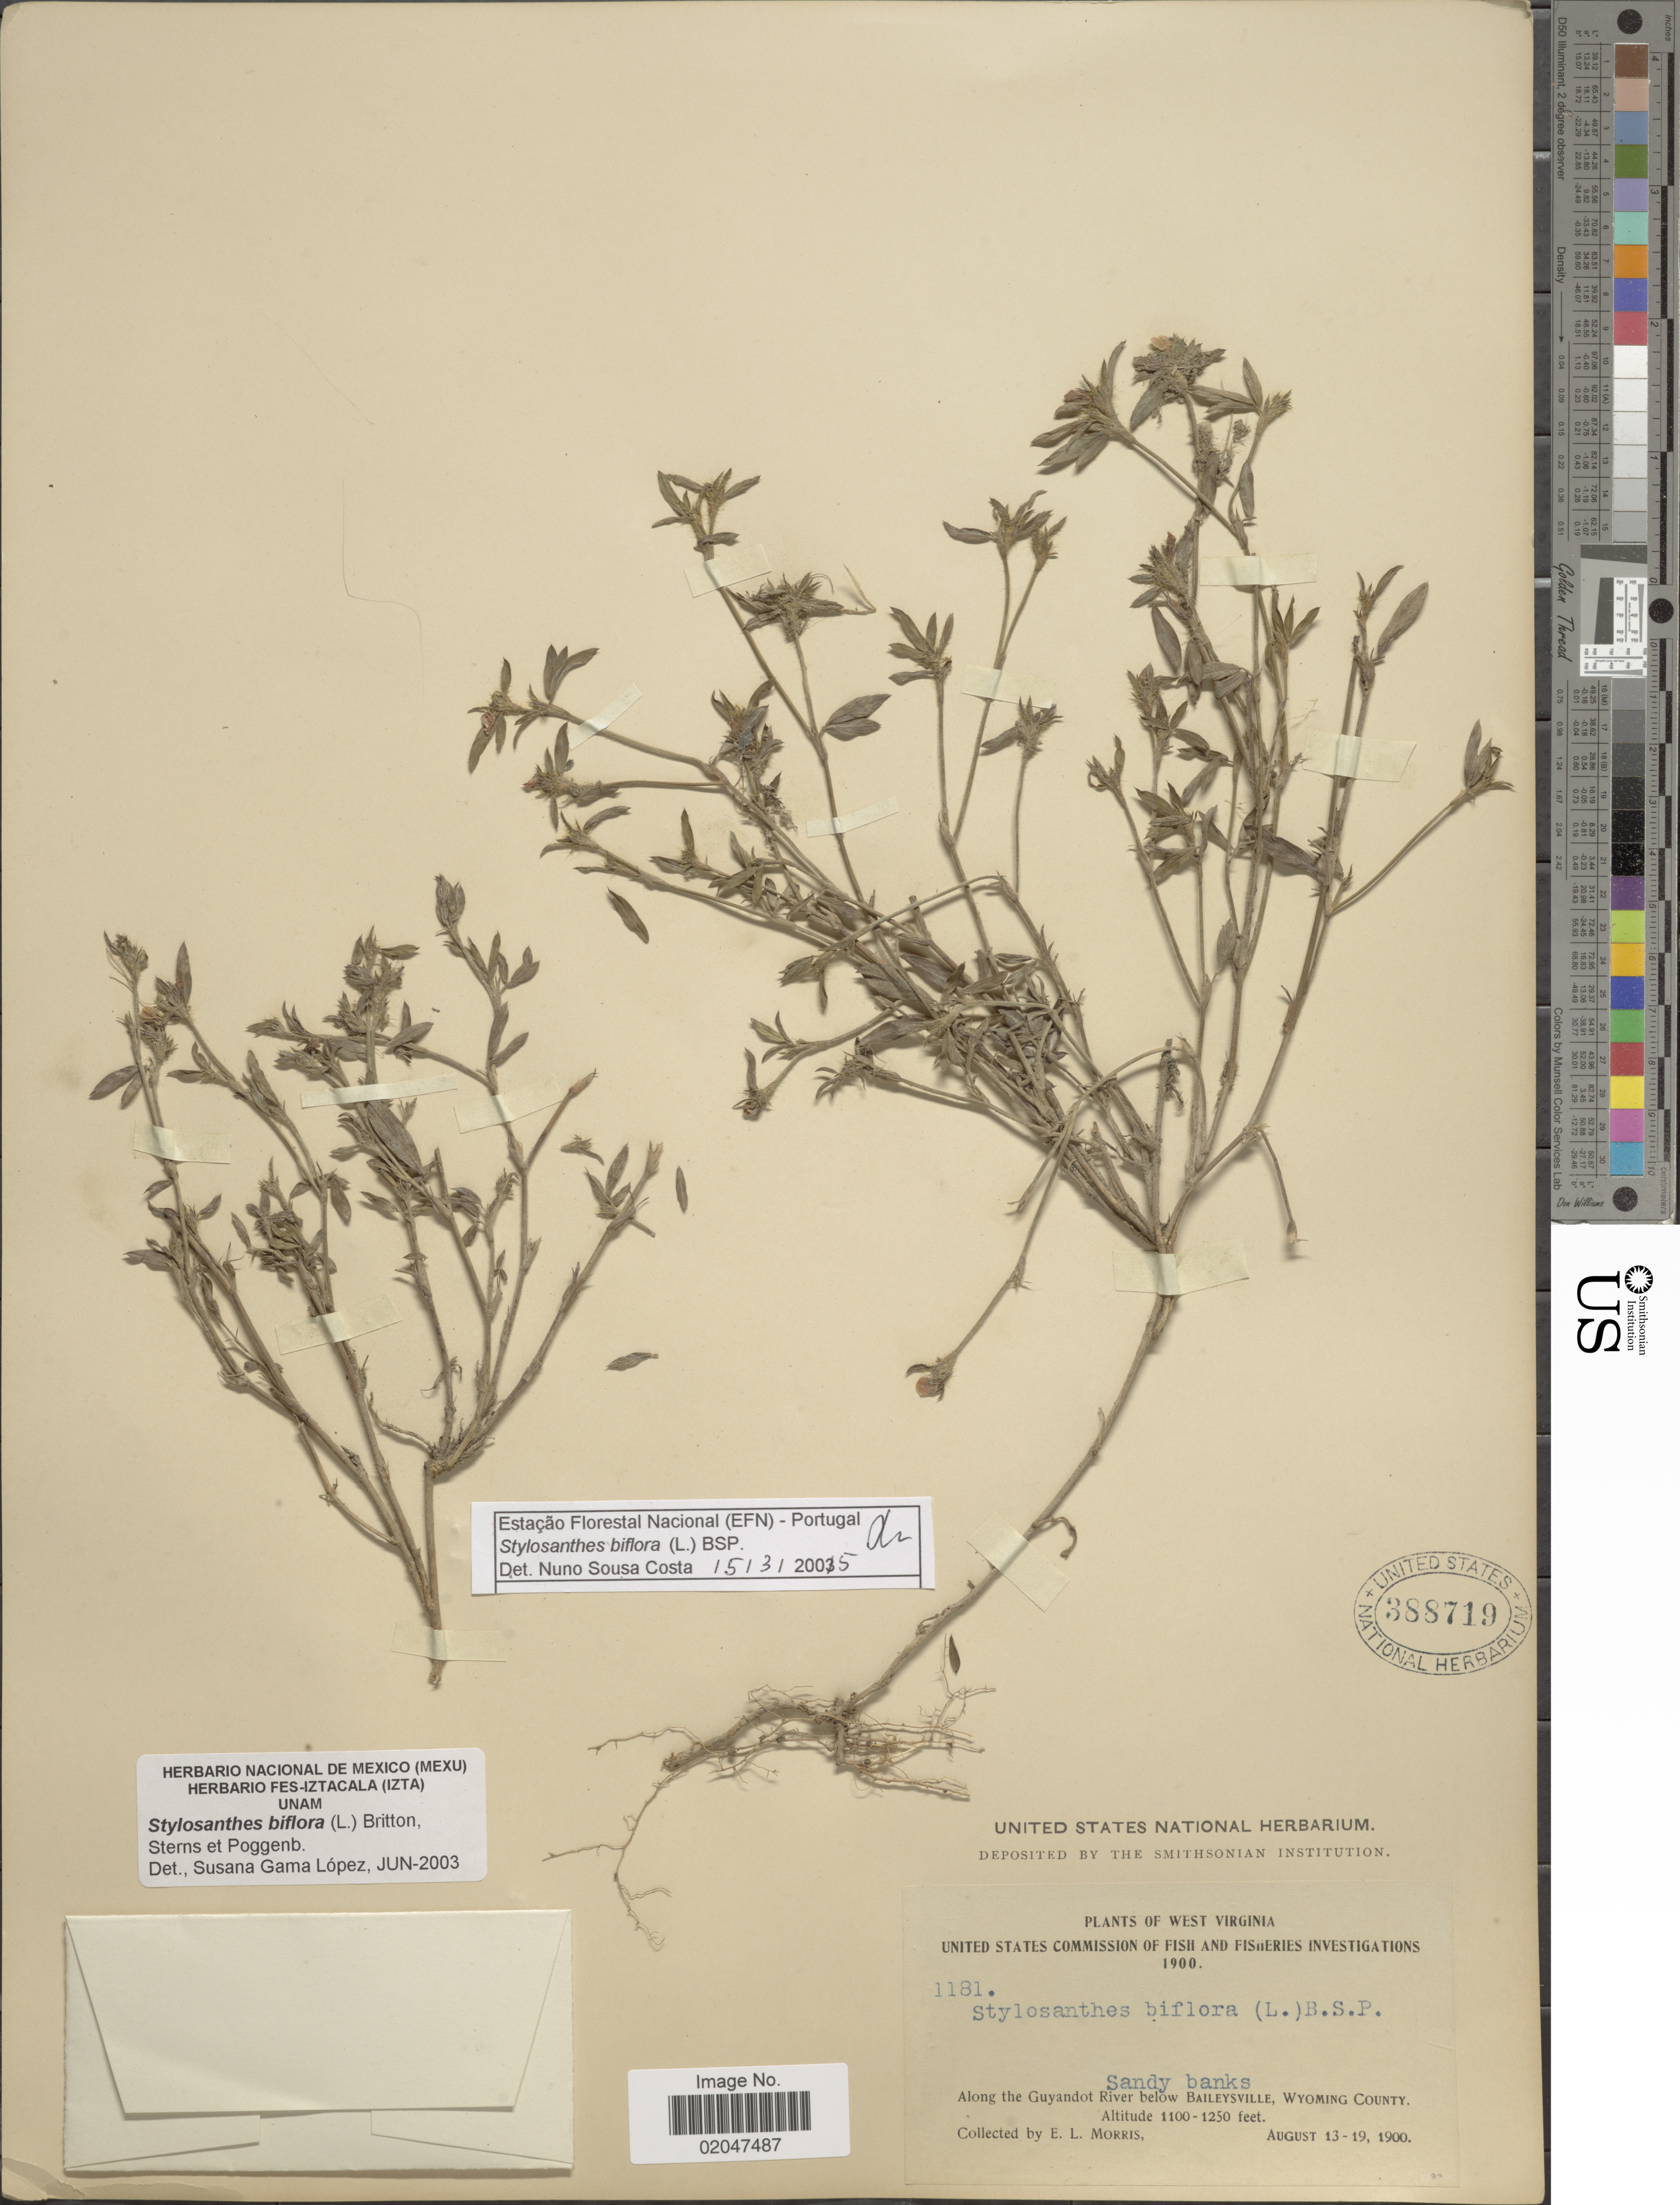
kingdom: Plantae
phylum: Tracheophyta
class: Magnoliopsida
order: Fabales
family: Fabaceae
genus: Stylosanthes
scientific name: Stylosanthes biflora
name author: (L.) Britton et al.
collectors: E. Morris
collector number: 1181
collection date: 1900-08-13/1900-08-19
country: United States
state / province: West Virginia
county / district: Wyoming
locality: Sandy banks. Along the Guyandot River below Baileysville, Wyoming County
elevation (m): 335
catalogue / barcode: US 388719